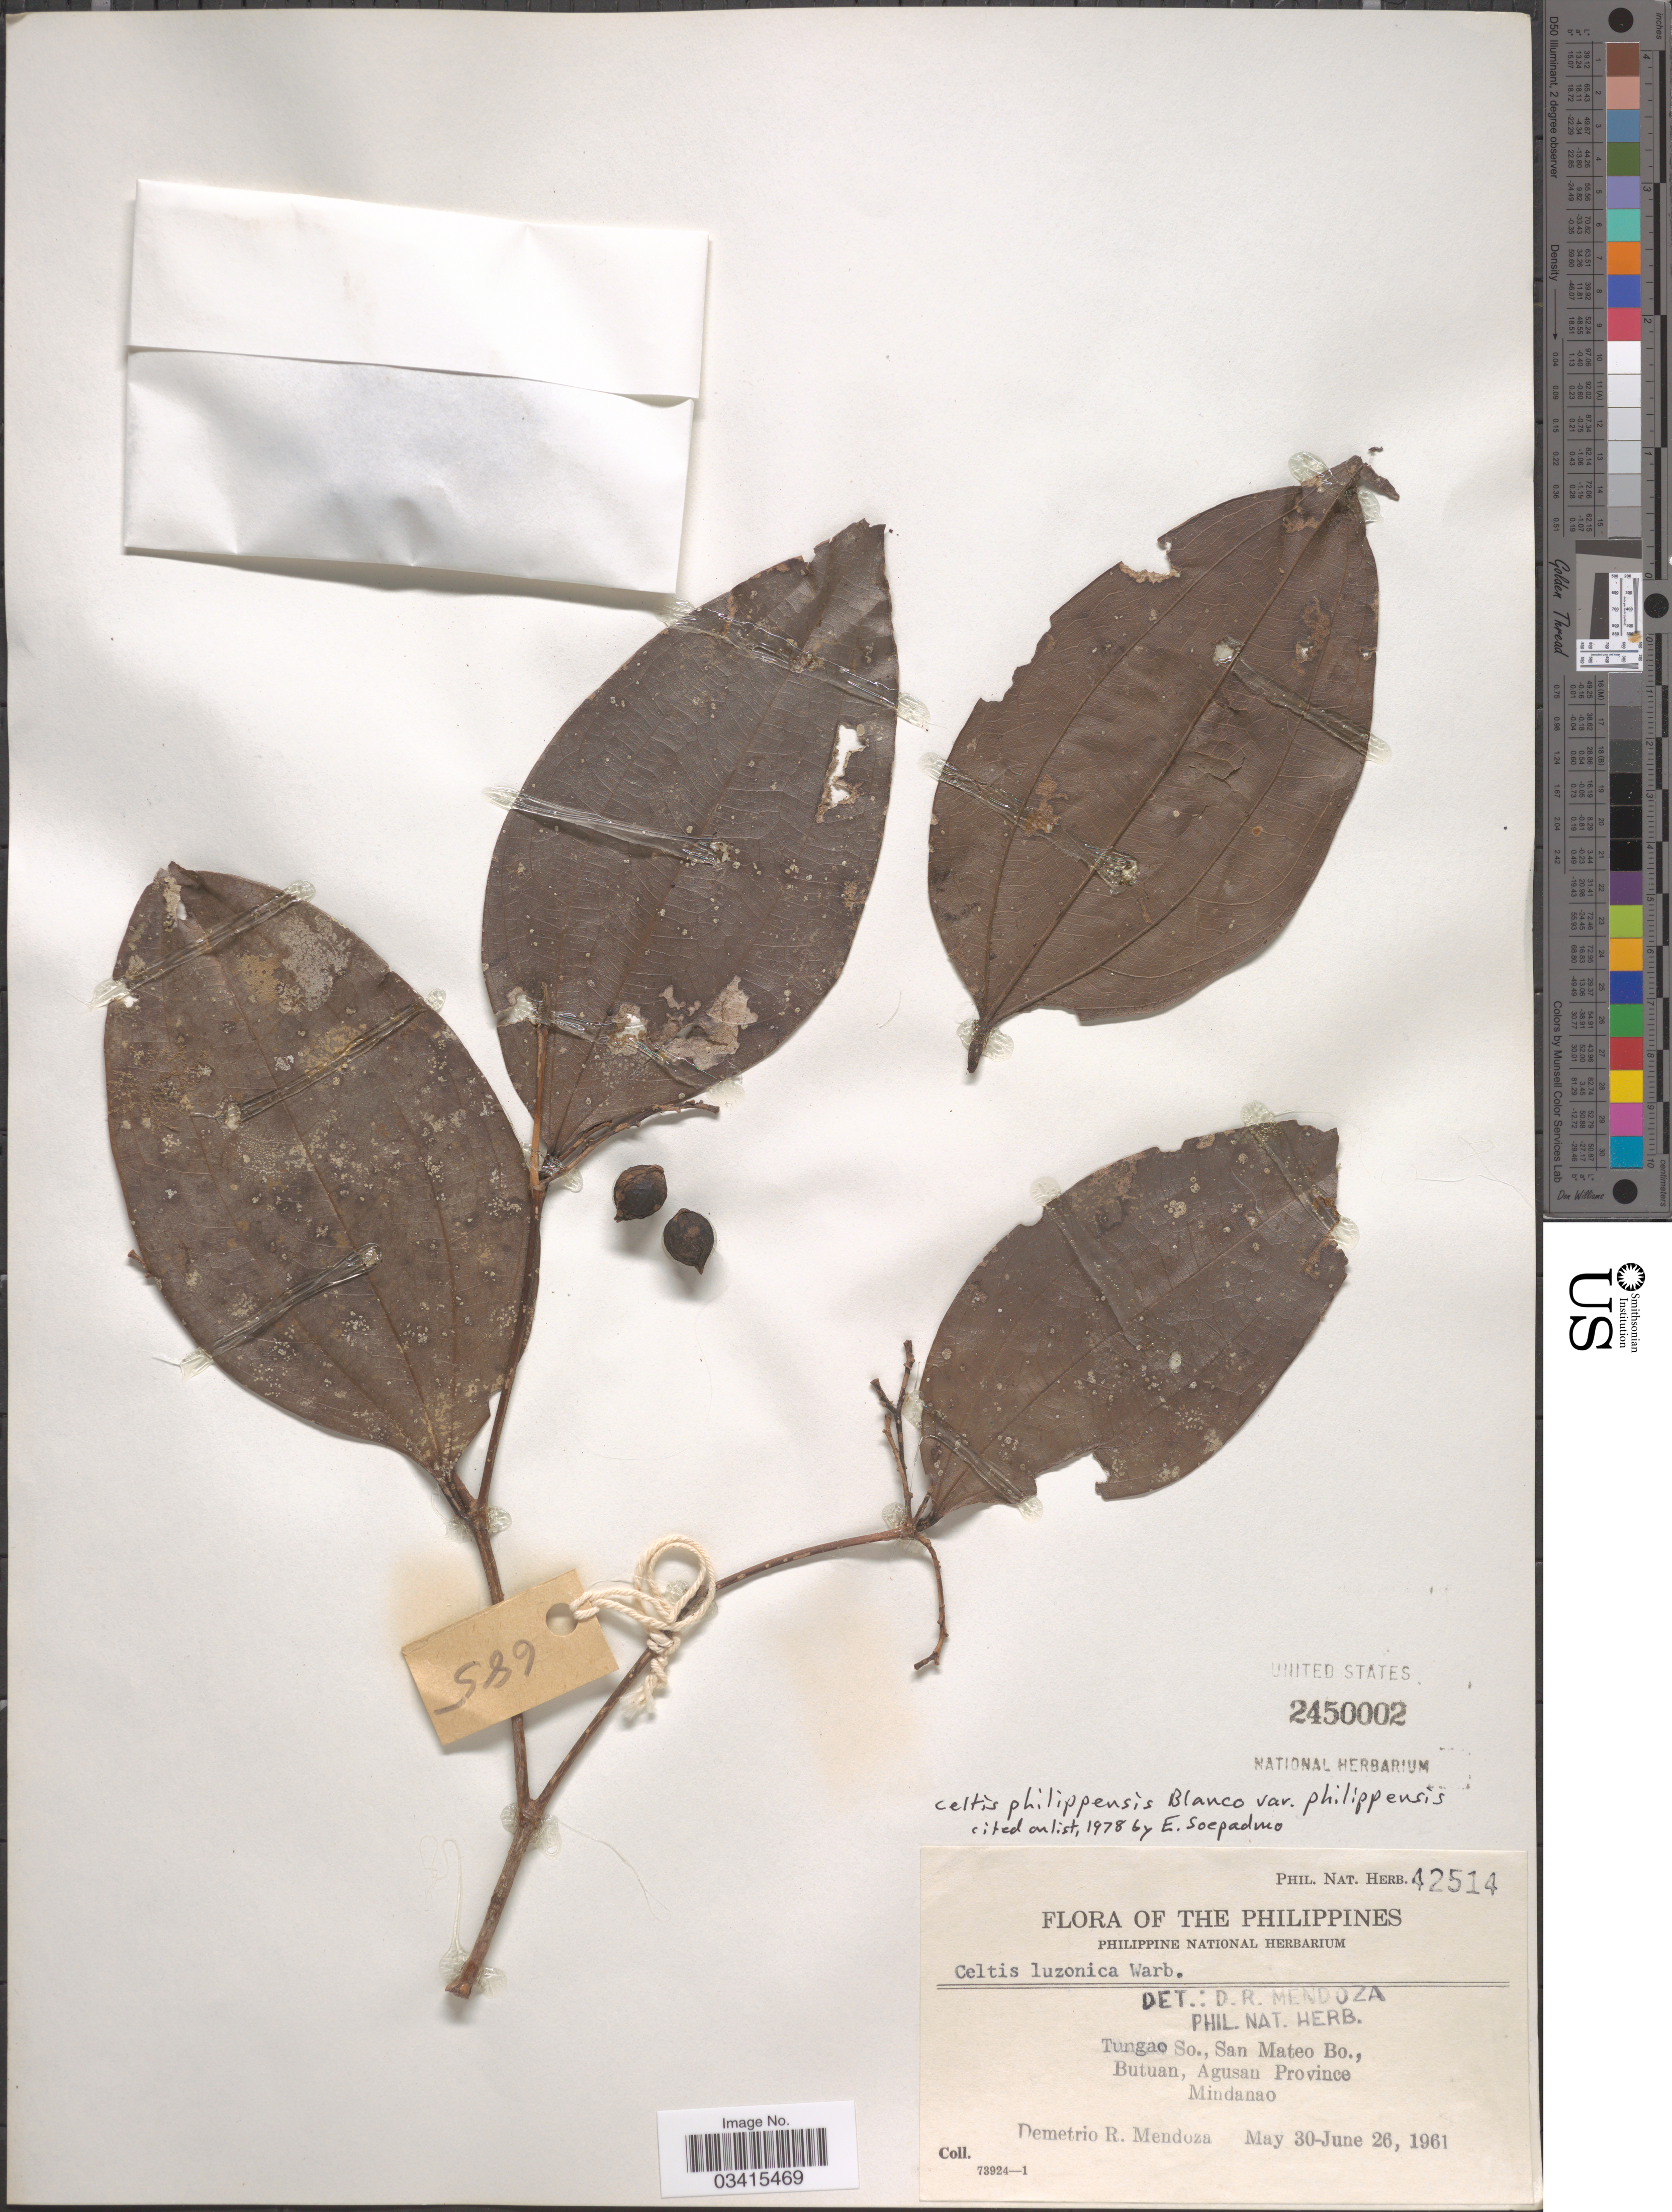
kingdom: Plantae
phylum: Tracheophyta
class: Magnoliopsida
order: Rosales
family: Cannabaceae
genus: Celtis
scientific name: Celtis philippensis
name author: Blanco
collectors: D. Mendoza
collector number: Phil.Nat.Herb 42514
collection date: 1961-05-30/1961-06-26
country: Philippines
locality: Tungao So., San Mateo Bo., Butuan, Agusan Province, Mindanao.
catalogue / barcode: US 2450002